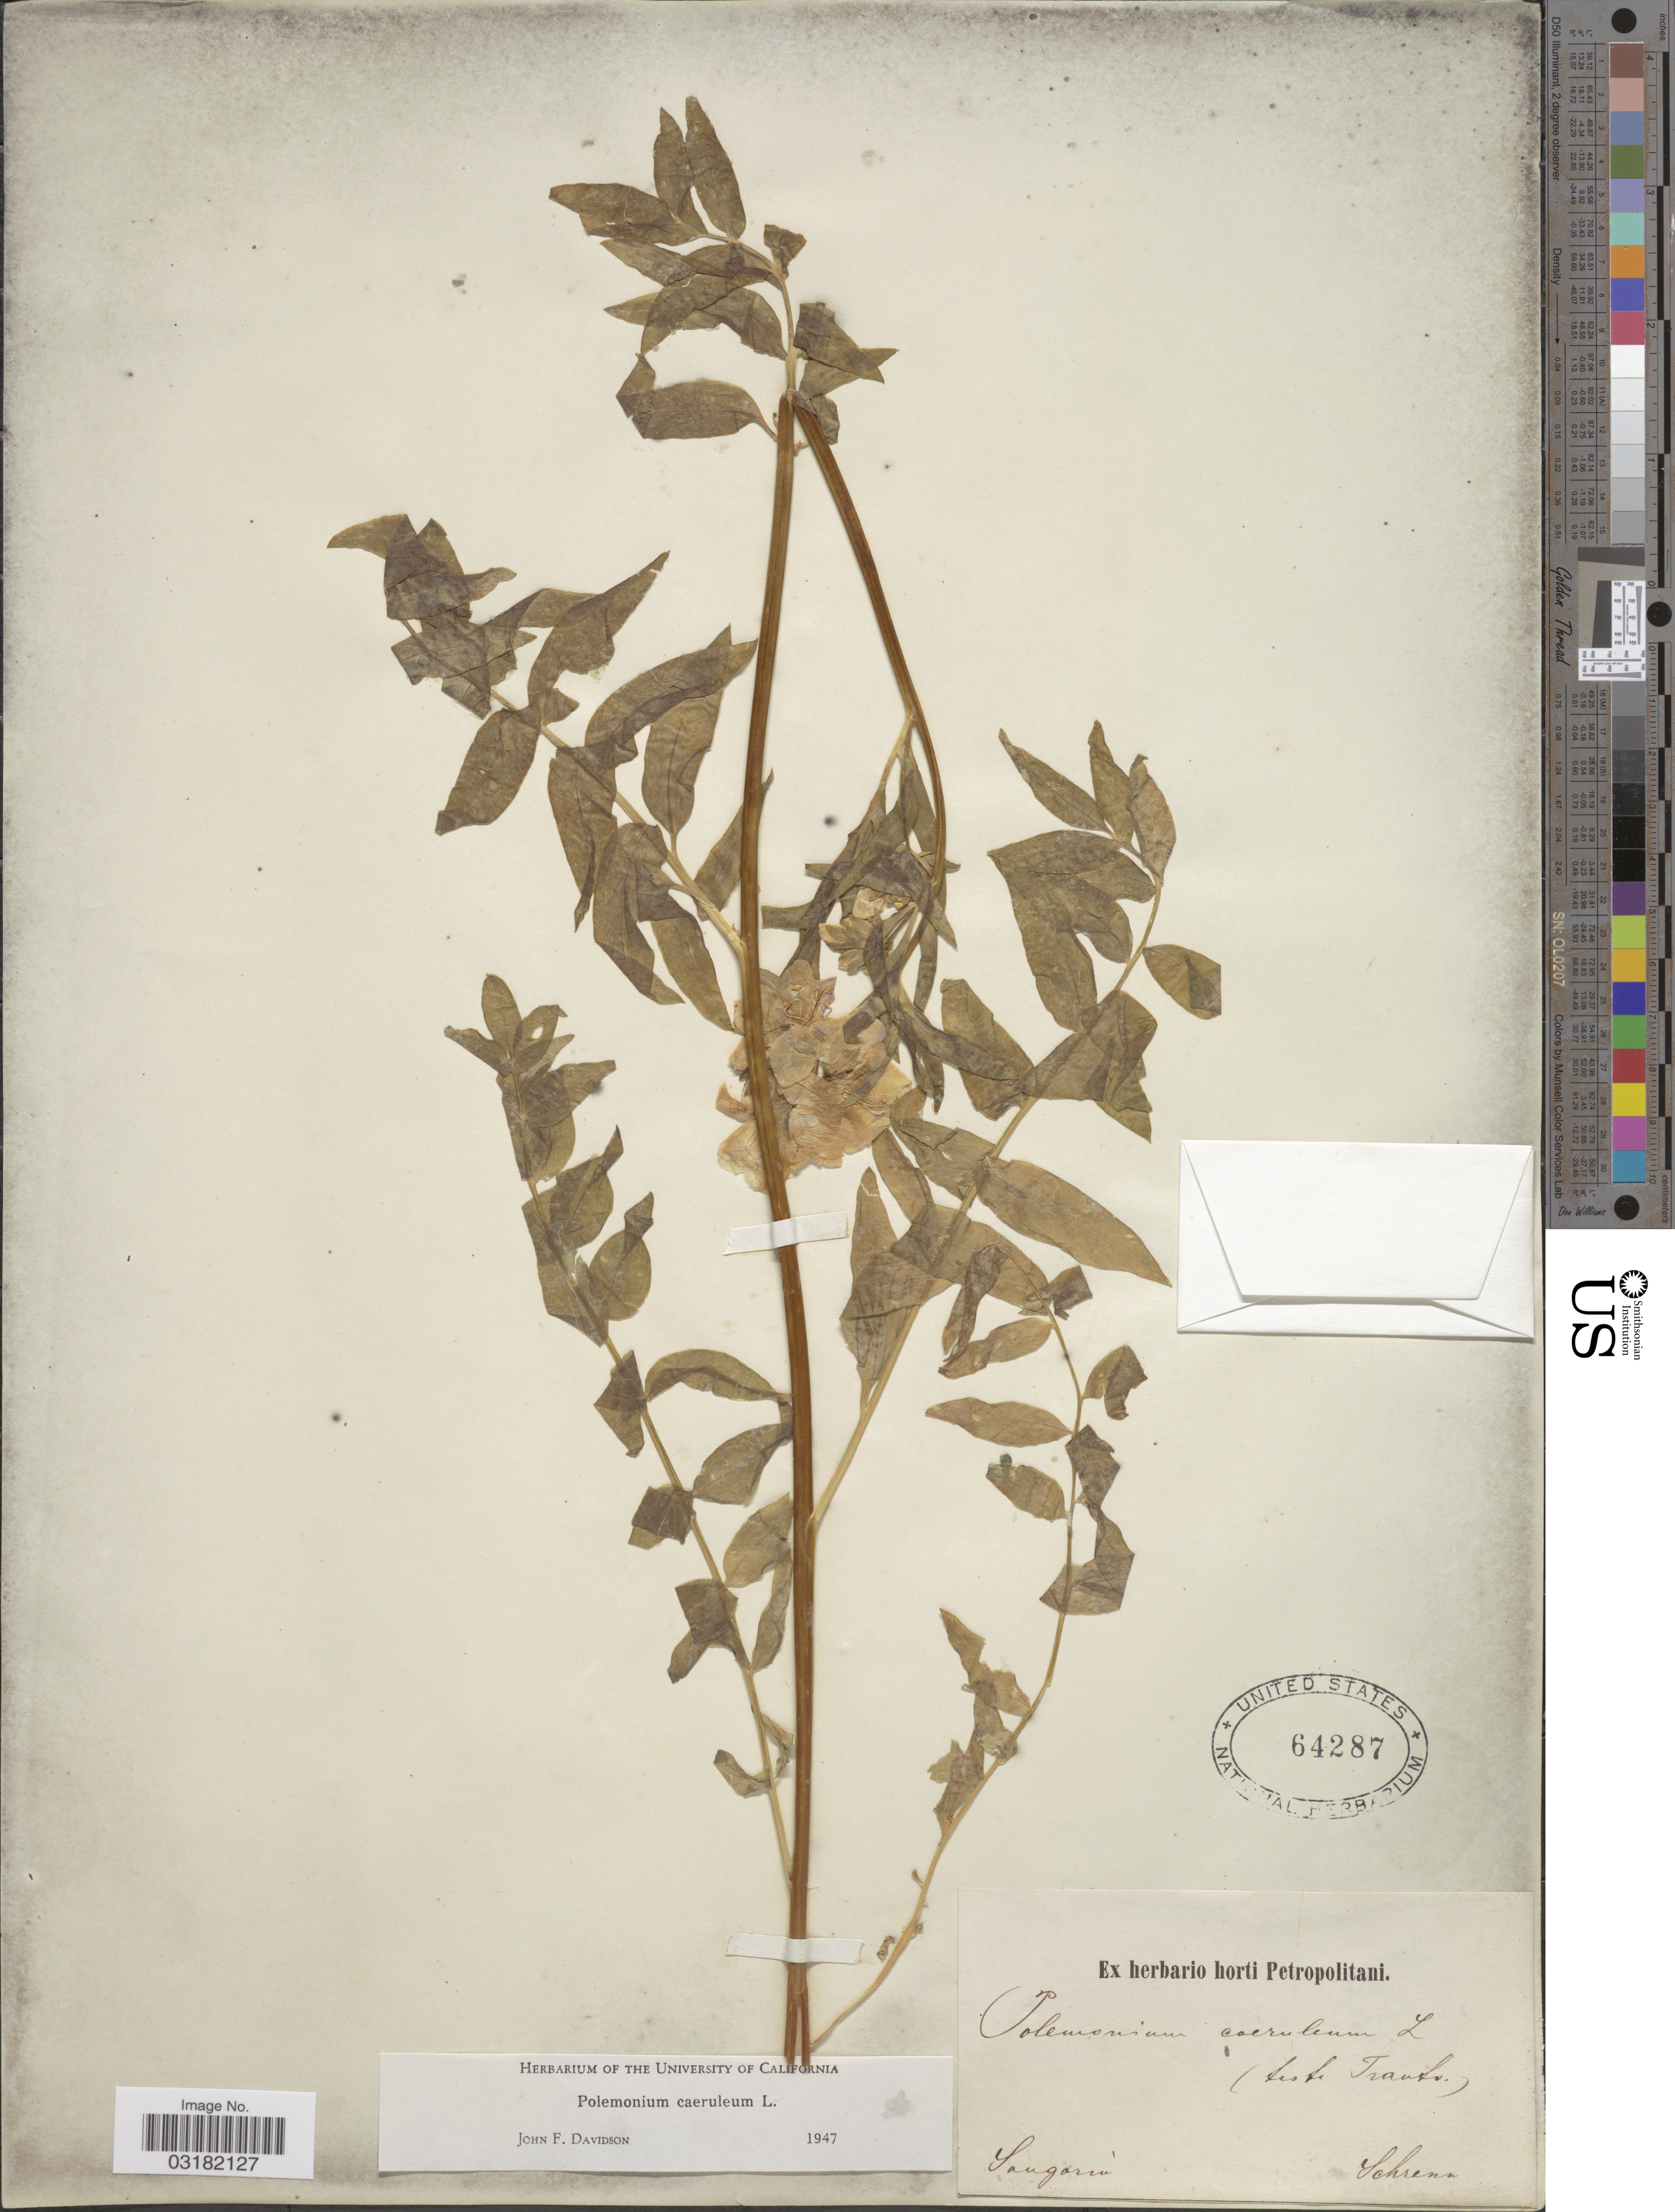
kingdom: Plantae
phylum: Tracheophyta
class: Magnoliopsida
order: Ericales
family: Polemoniaceae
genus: Polemonium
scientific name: Polemonium caeruleum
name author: L.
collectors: A.G. Schrenk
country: Kazakhstan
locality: Songoria.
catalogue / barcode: US 64287